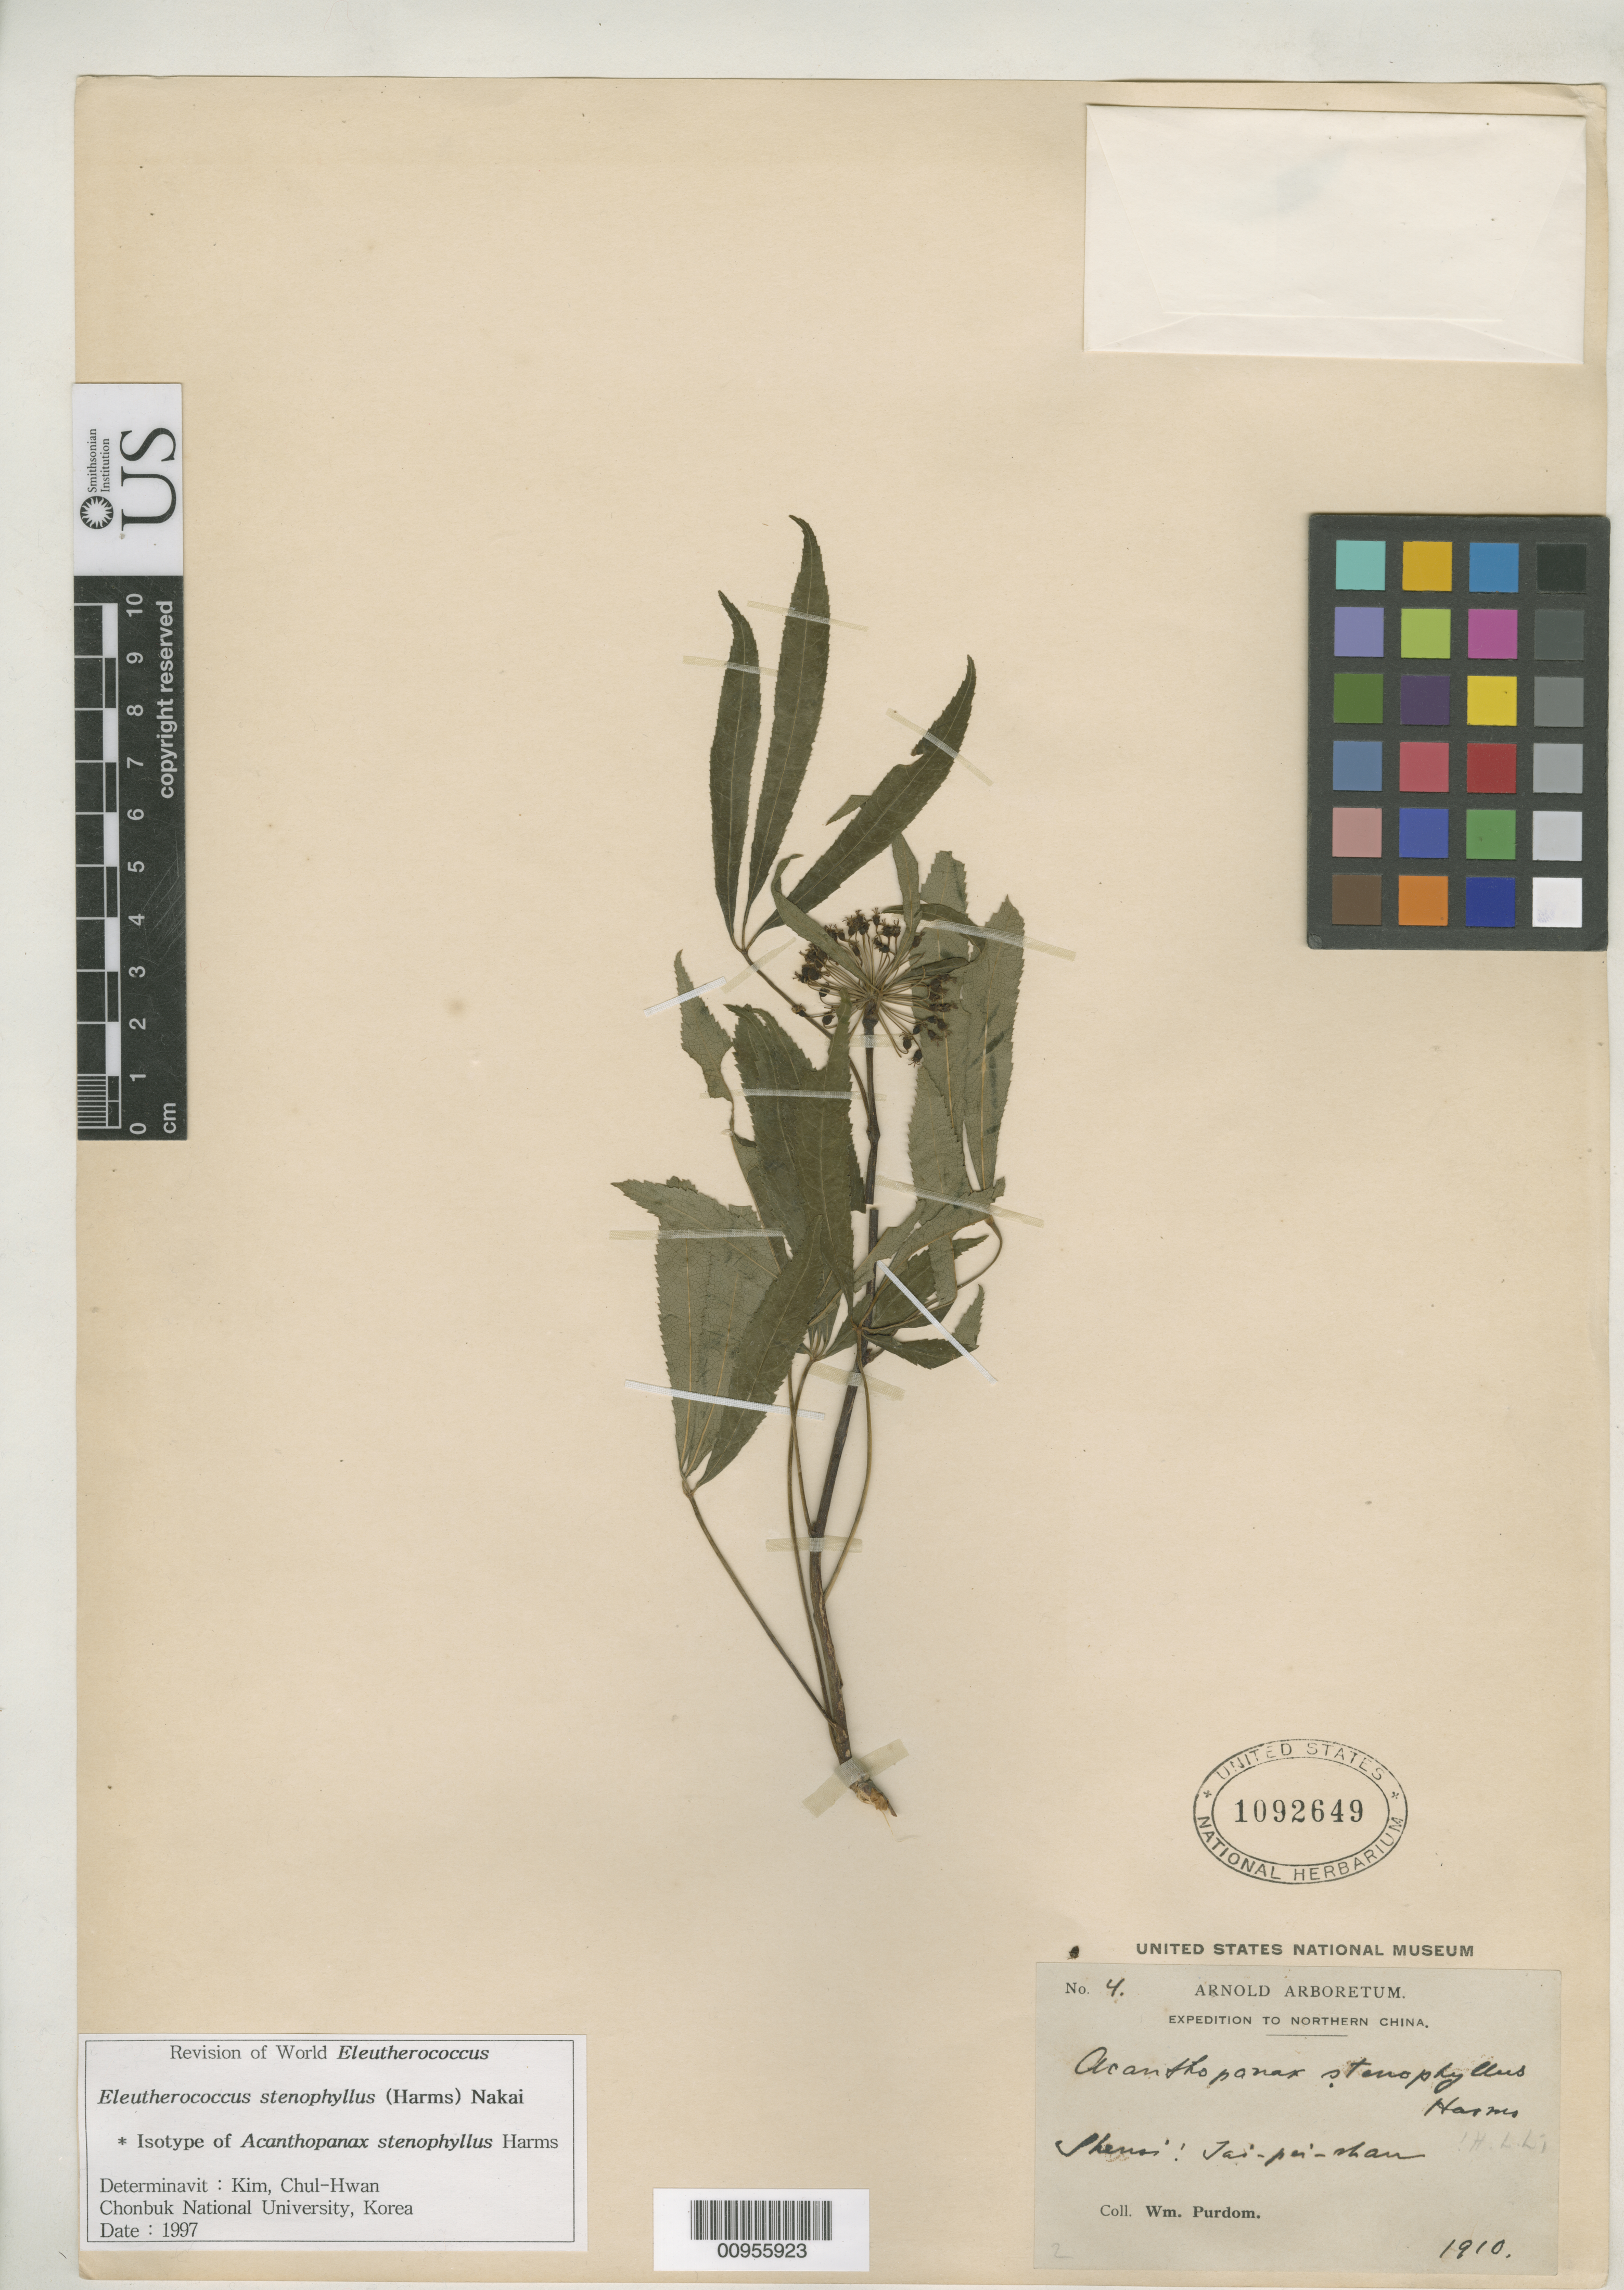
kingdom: Plantae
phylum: Tracheophyta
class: Magnoliopsida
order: Apiales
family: Araliaceae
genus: Acanthopanax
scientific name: Acanthopanax stenophyllus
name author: Harms in Sarg.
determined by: Kim, C. H.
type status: Isotype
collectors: W. Purdom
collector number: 4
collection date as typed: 1910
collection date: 1910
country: China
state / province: Shaanxi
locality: Tai-pei-shan.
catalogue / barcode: US 1092649